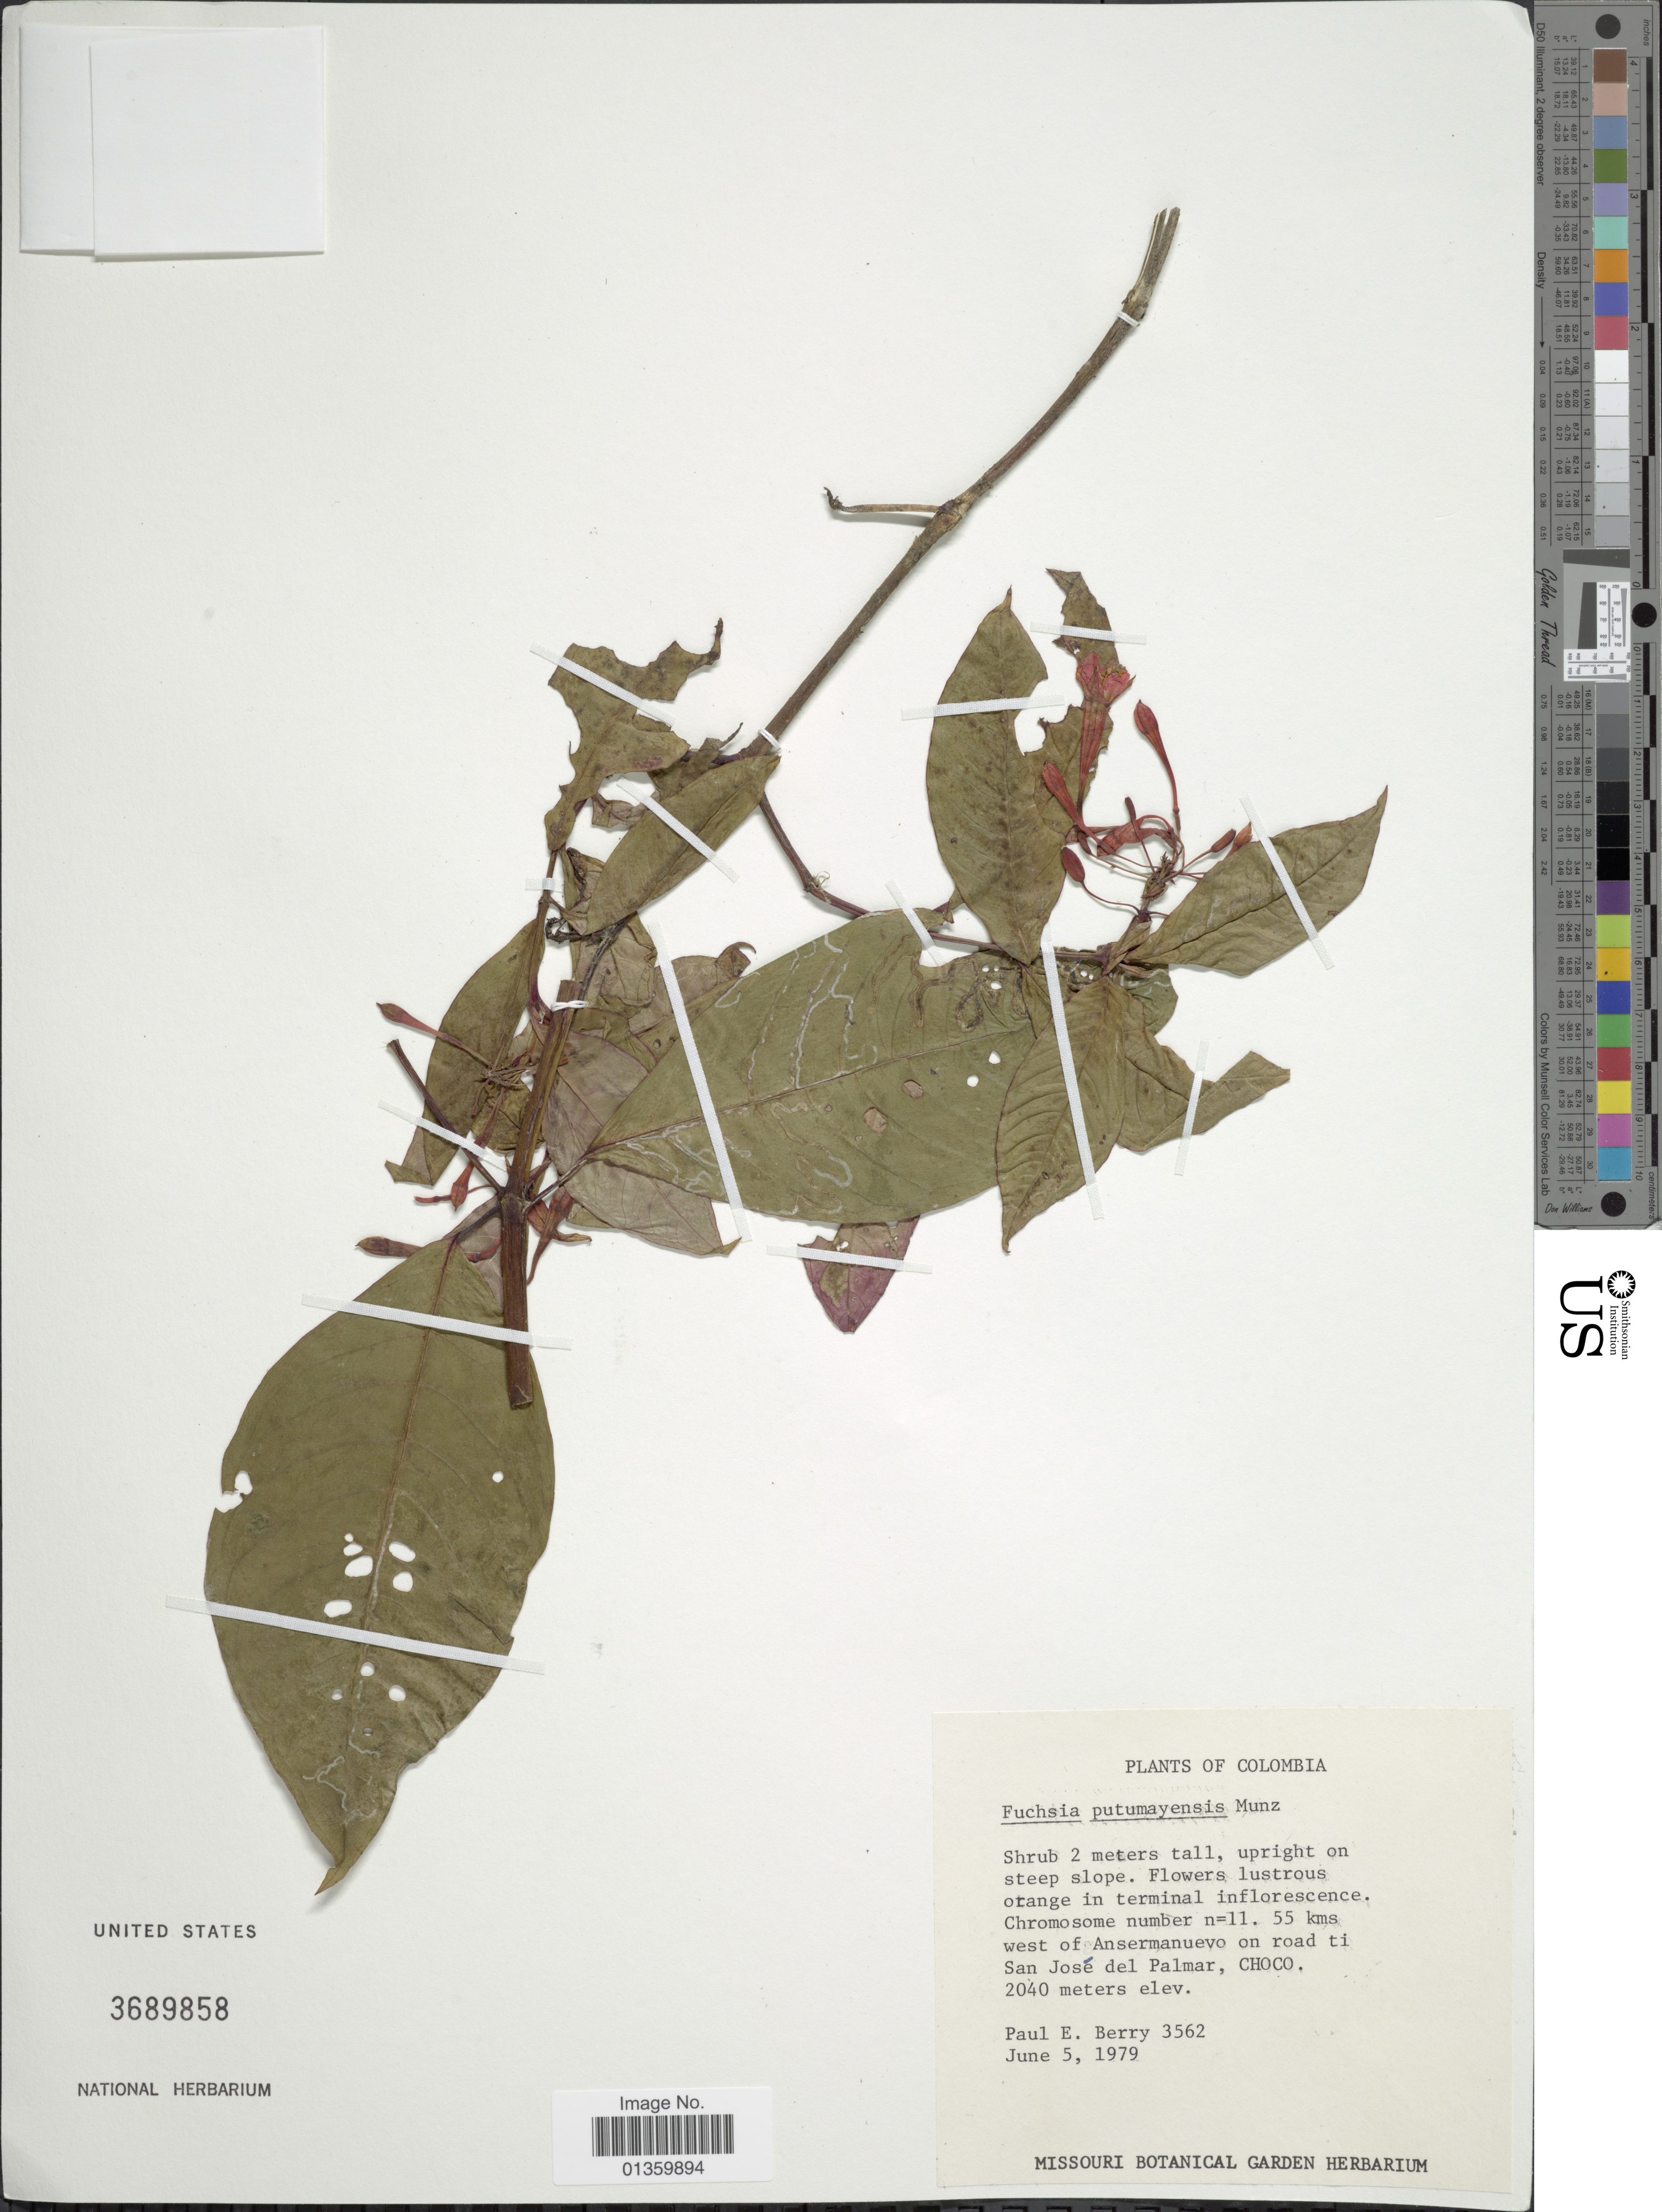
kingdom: Plantae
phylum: Tracheophyta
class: Magnoliopsida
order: Myrtales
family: Onagraceae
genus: Fuchsia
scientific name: Fuchsia putumayensis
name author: Munz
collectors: P. E. Berry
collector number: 3562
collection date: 1979-06-05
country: Colombia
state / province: Chocó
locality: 55 kms west of Ansermanuevo on road ti San José del Palmar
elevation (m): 2040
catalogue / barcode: US 3689858